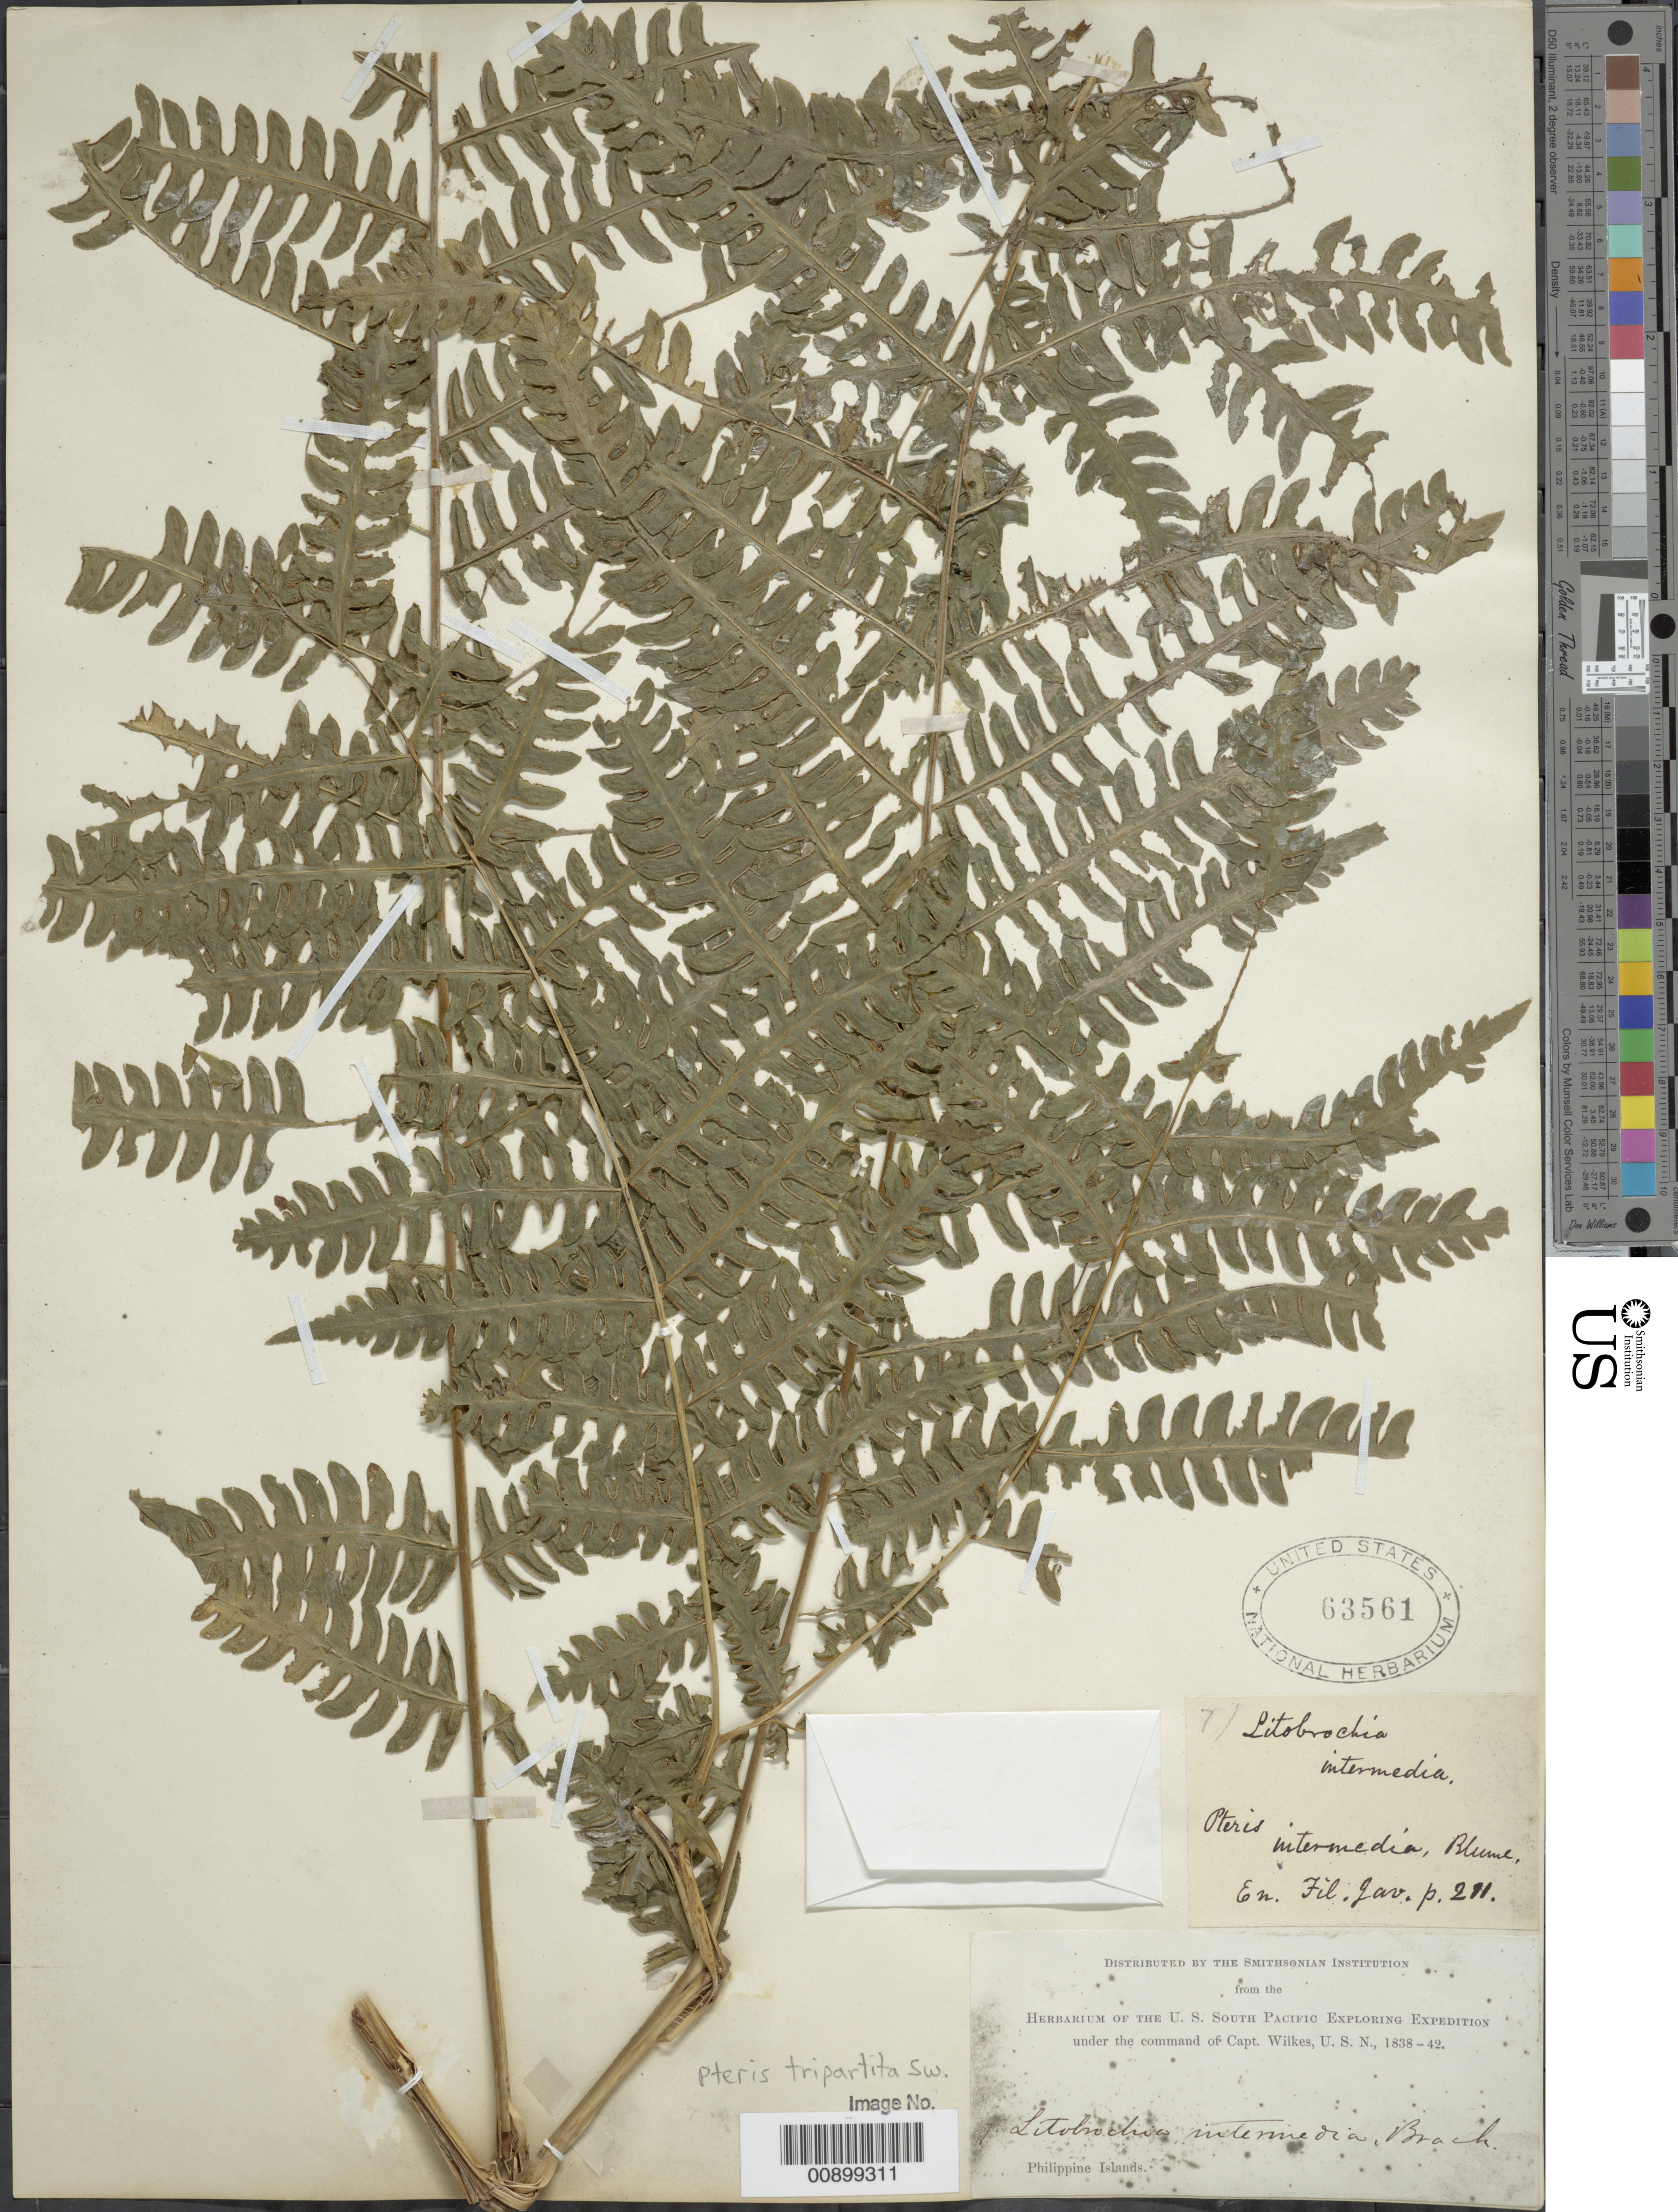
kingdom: Plantae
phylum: Tracheophyta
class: Polypodiopsida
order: Polypodiales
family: Pteridaceae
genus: Pteris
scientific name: Pteris tripartita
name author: Sw.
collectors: Wilkes Explor. Exped.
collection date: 1838/1842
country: Philippines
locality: Philippine Islands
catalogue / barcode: US 63561